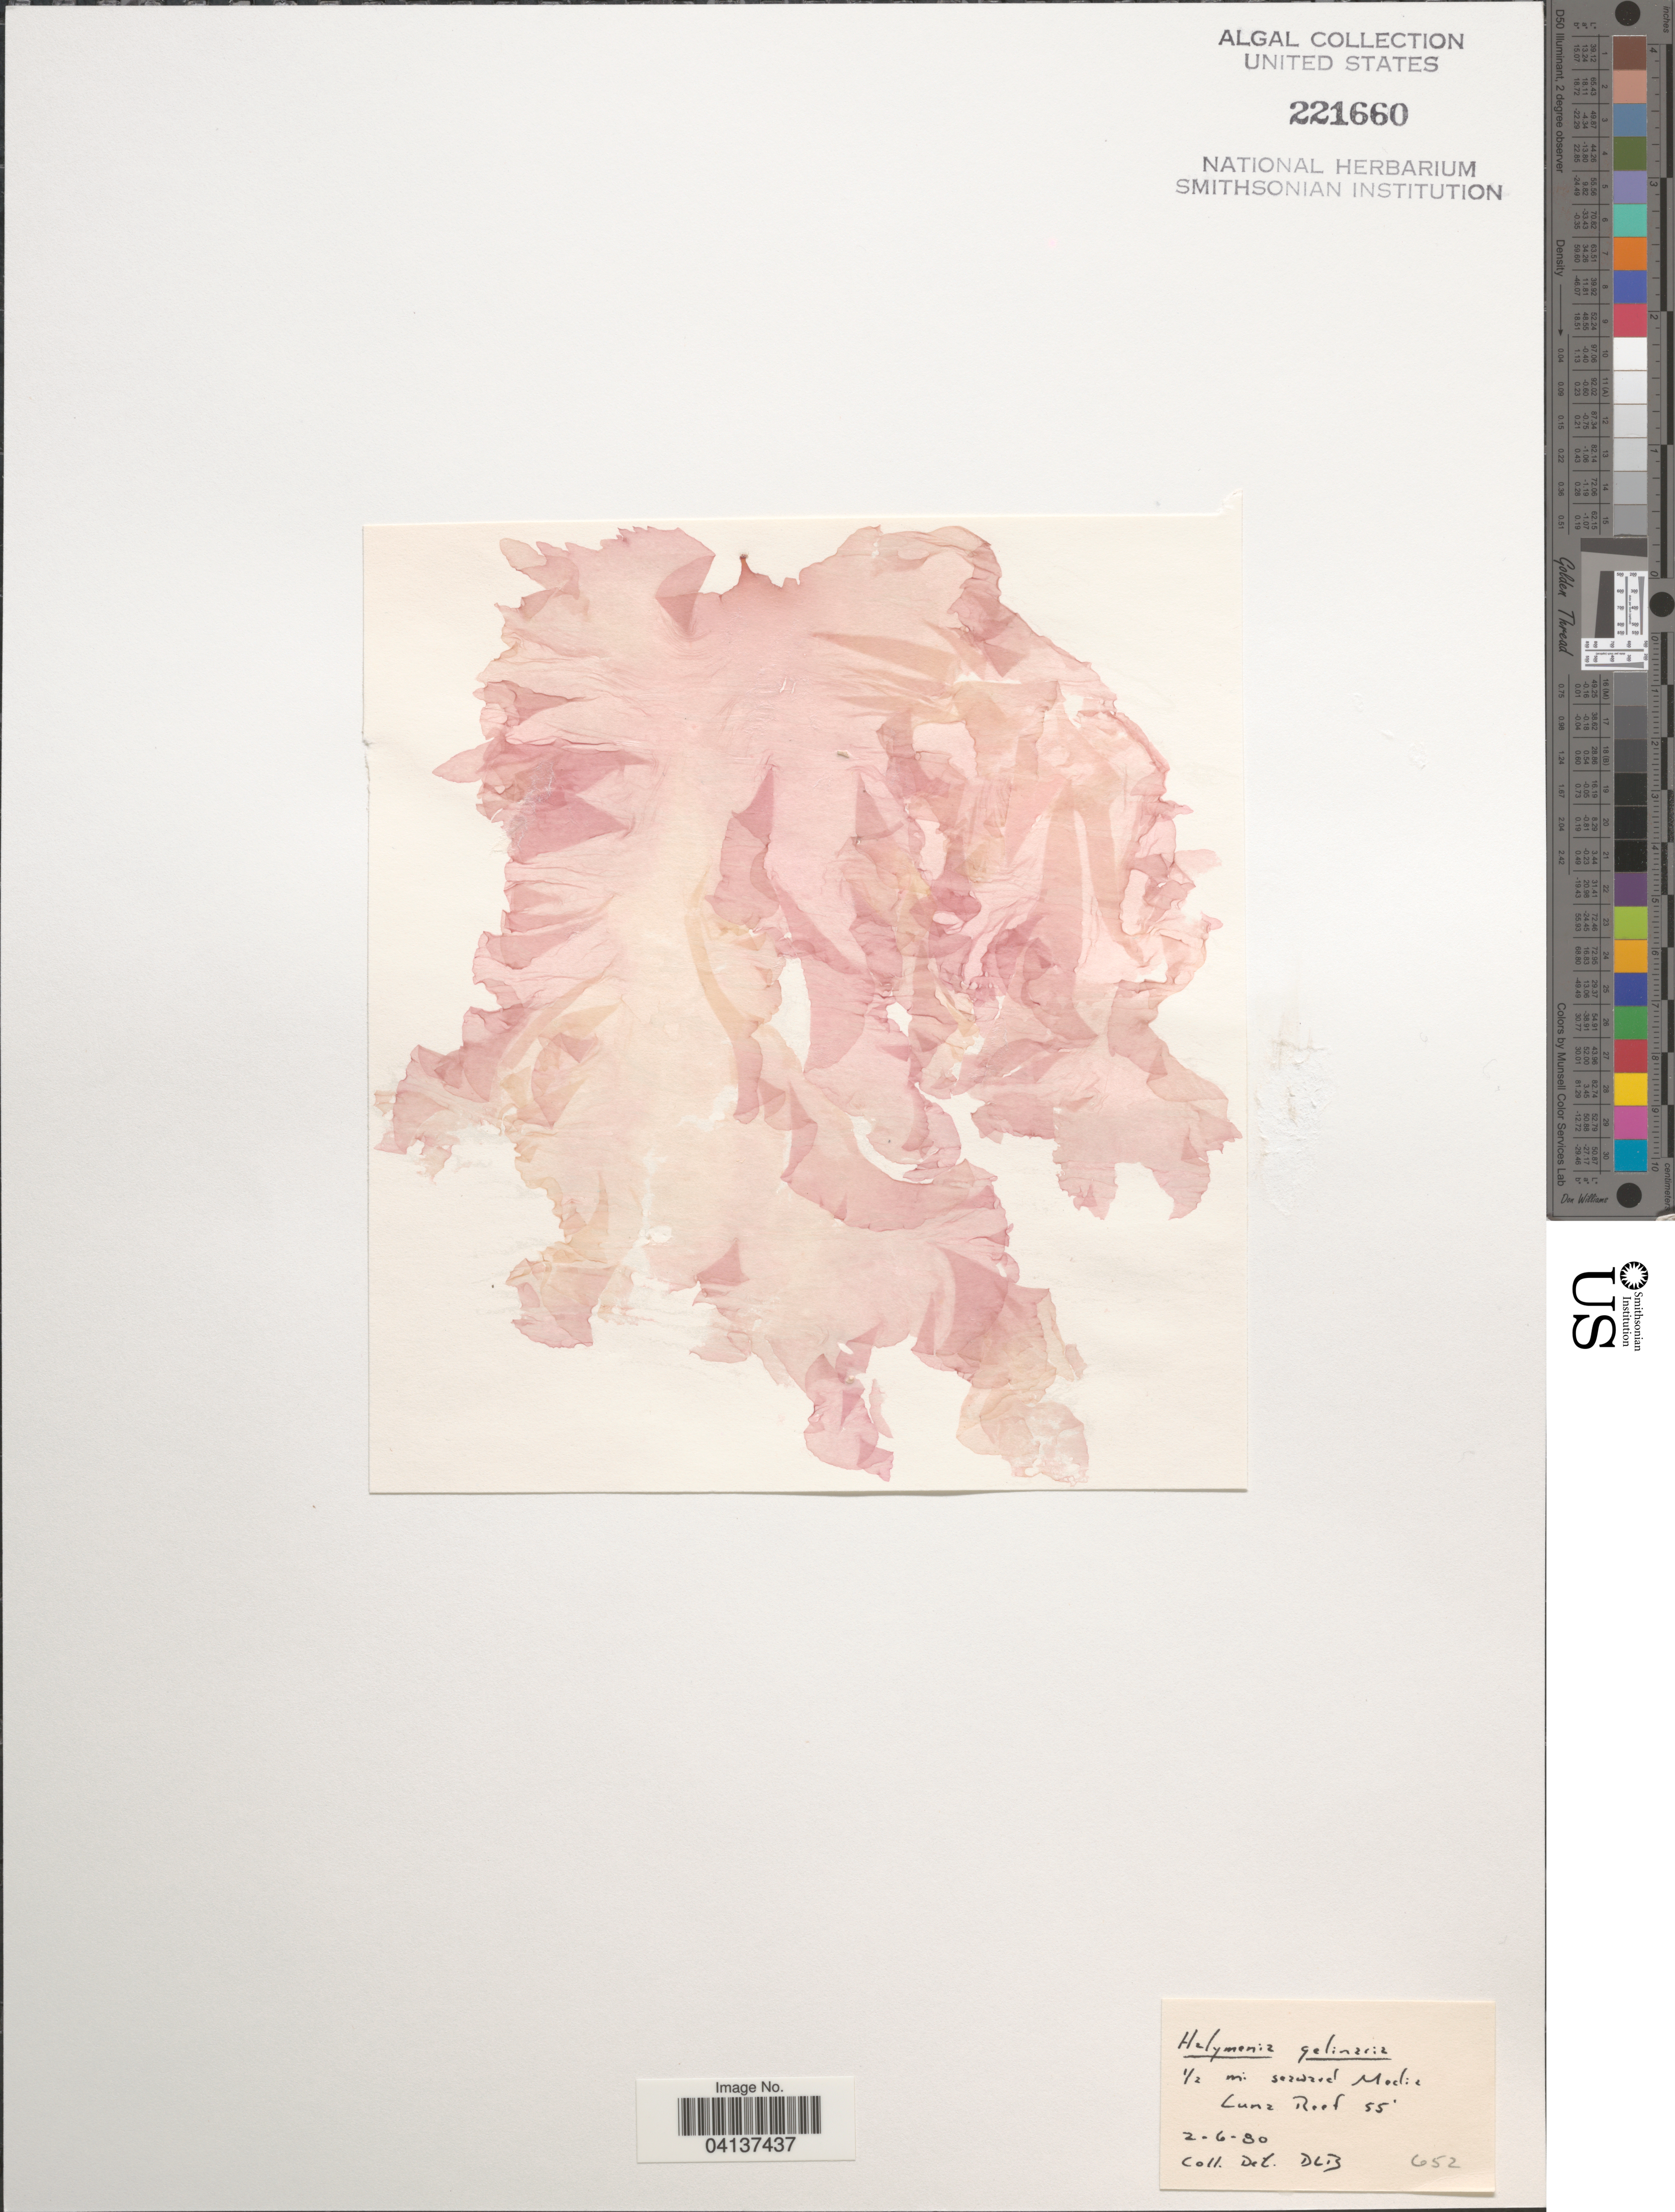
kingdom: Plantae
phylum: Rhodophyta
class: Florideophyceae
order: Halymeniales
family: Halymeniaceae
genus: Halymenia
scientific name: Halymenia floridana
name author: J. Agardh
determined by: Algae name updating Project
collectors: D. L. B.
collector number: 652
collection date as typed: Transcribed d/m/y: 6/2/80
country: Puerto Rico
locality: ½ mi seaward Media Luna Reef.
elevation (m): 17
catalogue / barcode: US 221660